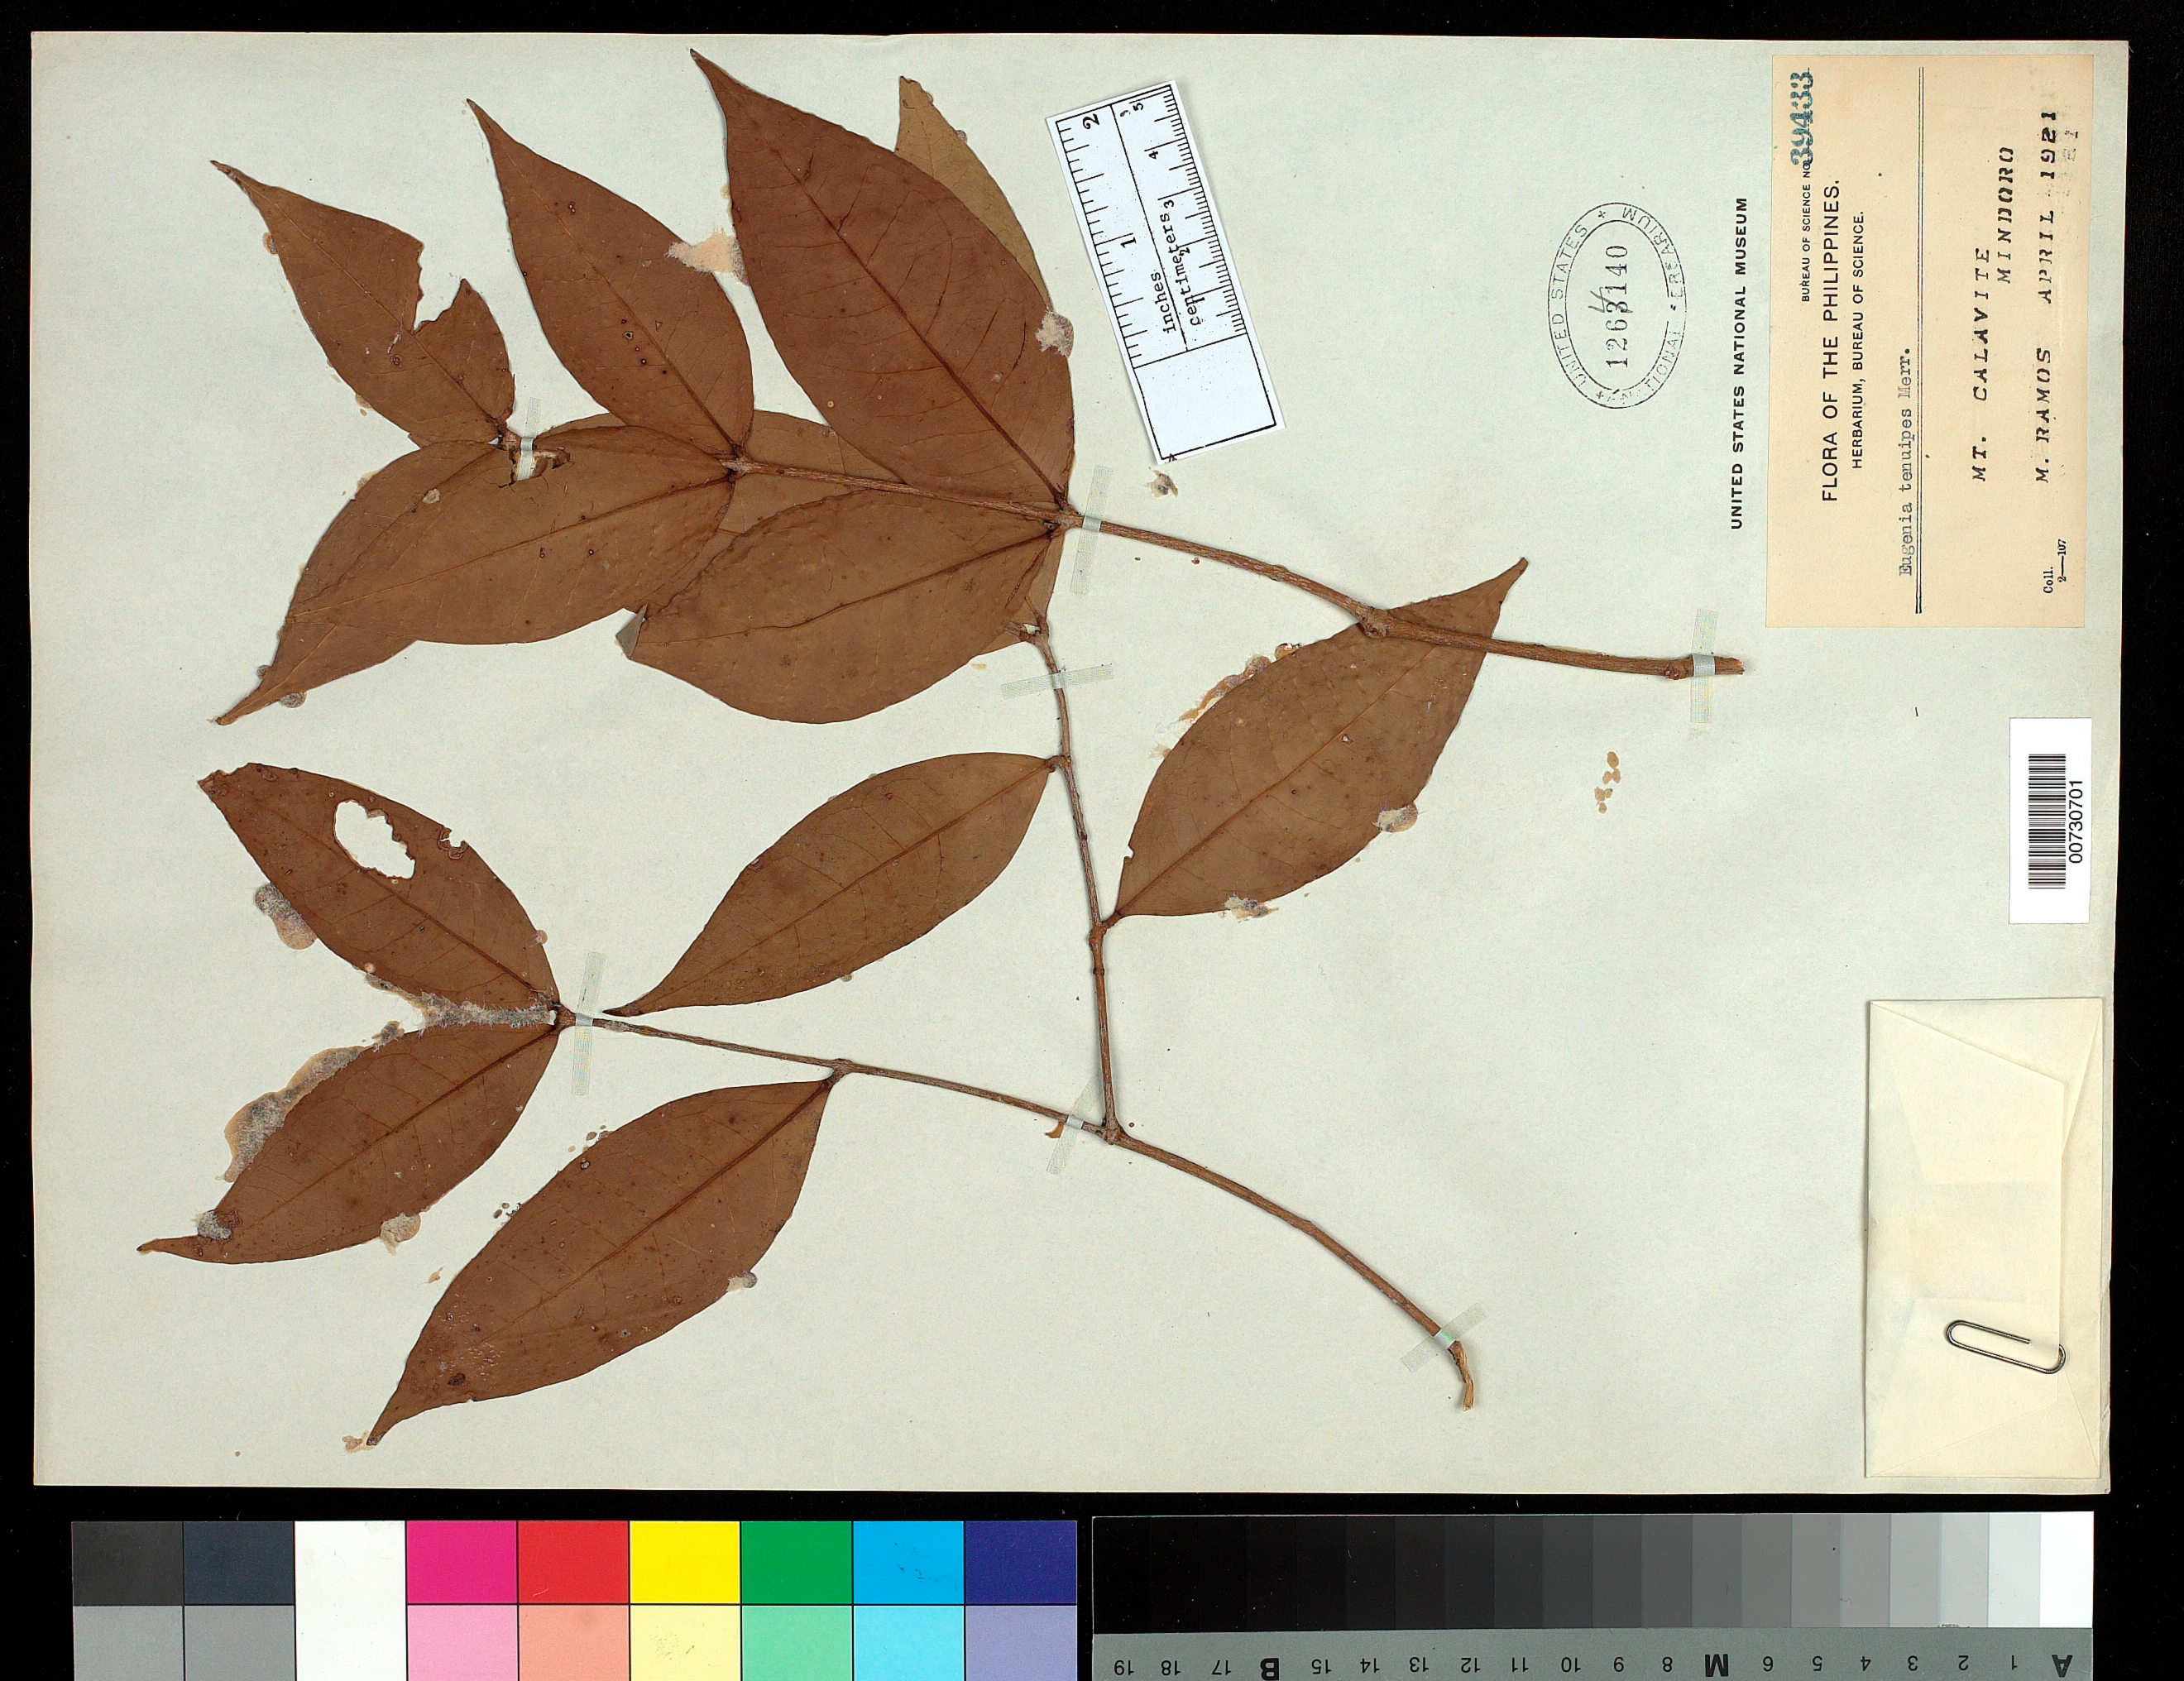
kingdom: Plantae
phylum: Tracheophyta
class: Magnoliopsida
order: Myrtales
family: Myrtaceae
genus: Syzygium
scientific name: Syzygium tenuipes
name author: (Merr.) Merr.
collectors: M. Ramos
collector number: Bur. Sci. 39433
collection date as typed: Apr 1921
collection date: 1921-04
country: Philippines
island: Mindoro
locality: Mount Calavite.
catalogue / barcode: US 1264140